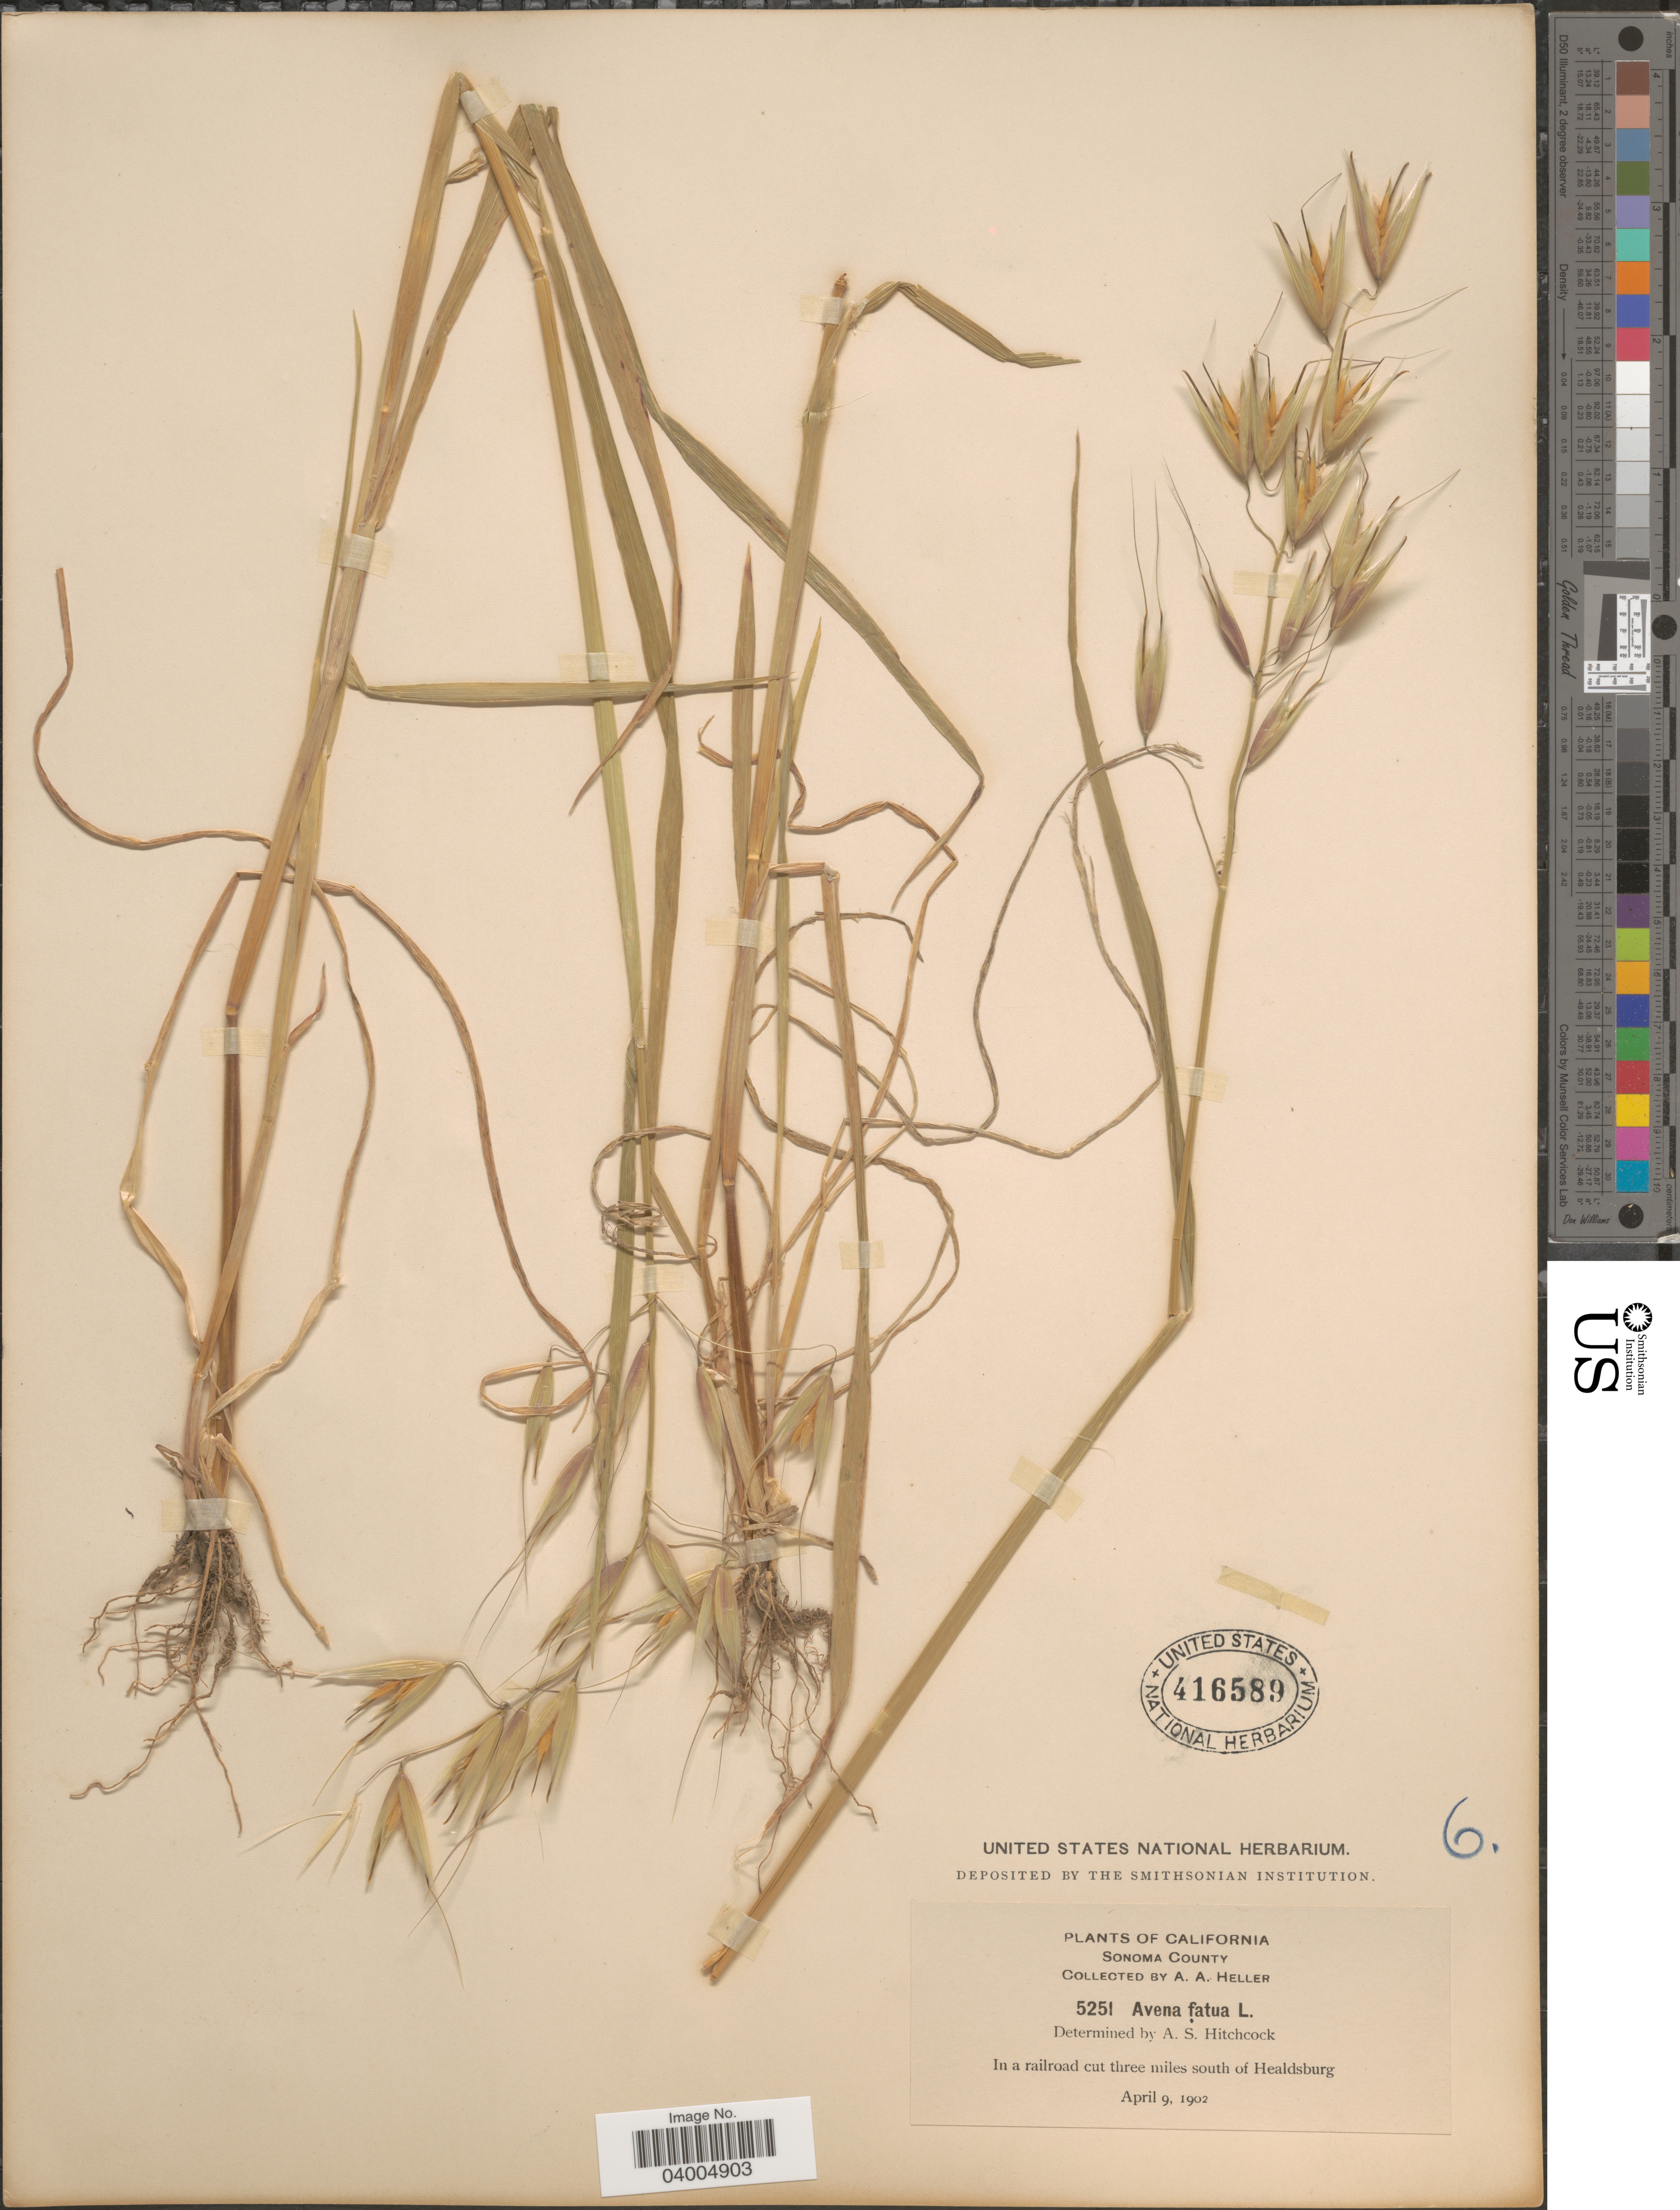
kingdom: Plantae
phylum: Tracheophyta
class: Liliopsida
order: Poales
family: Poaceae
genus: Avena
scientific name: Avena fatua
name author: L.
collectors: A. A. Heller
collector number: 5251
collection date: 1902-04-09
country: United States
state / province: California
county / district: Sonoma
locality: Sonoma County. In a railroad cut three miles south of Healdsburg.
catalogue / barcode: US 416589